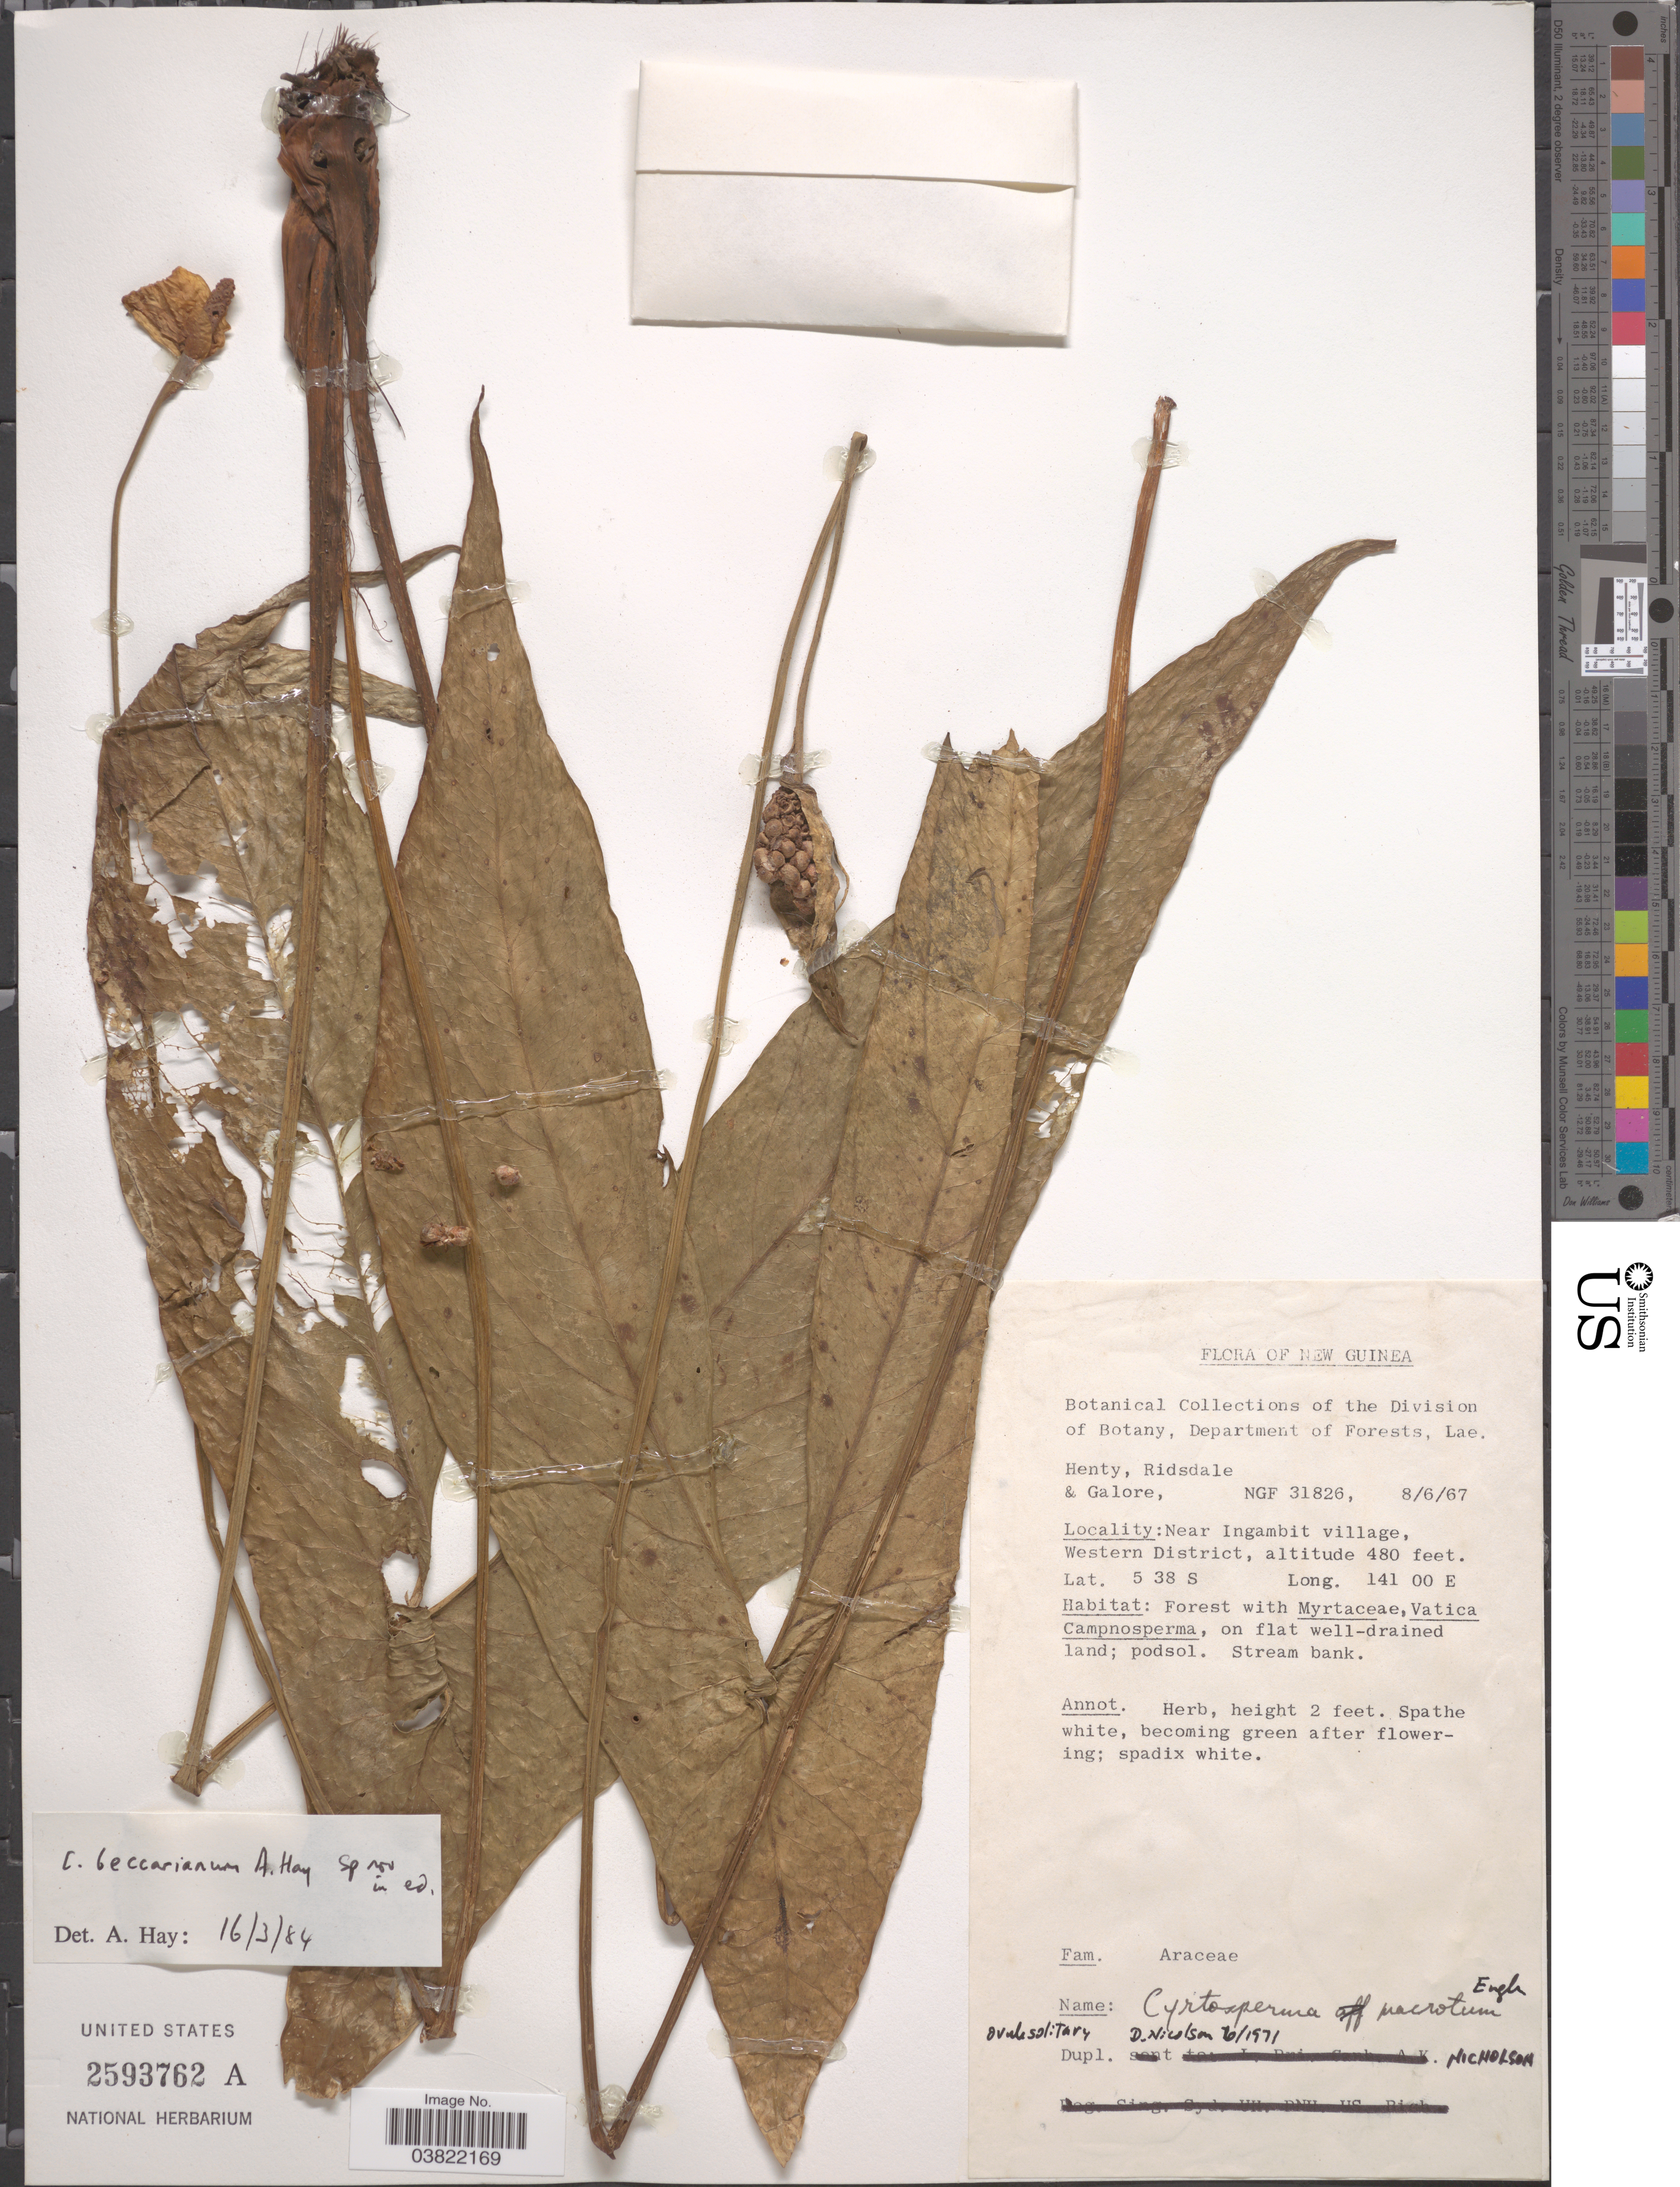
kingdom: Plantae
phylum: Tracheophyta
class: Liliopsida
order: Alismatales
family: Araceae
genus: Cyrtosperma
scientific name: Cyrtosperma beccarianum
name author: A. Hay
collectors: -. Henty, -. Ridsdale & -. Galore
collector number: NGF 31826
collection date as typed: Transcribed d/m/y: 8/6/67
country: Papua New Guinea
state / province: Manus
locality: New Guinea. Near Ingambit village, Western District.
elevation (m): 146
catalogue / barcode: US 2593762A